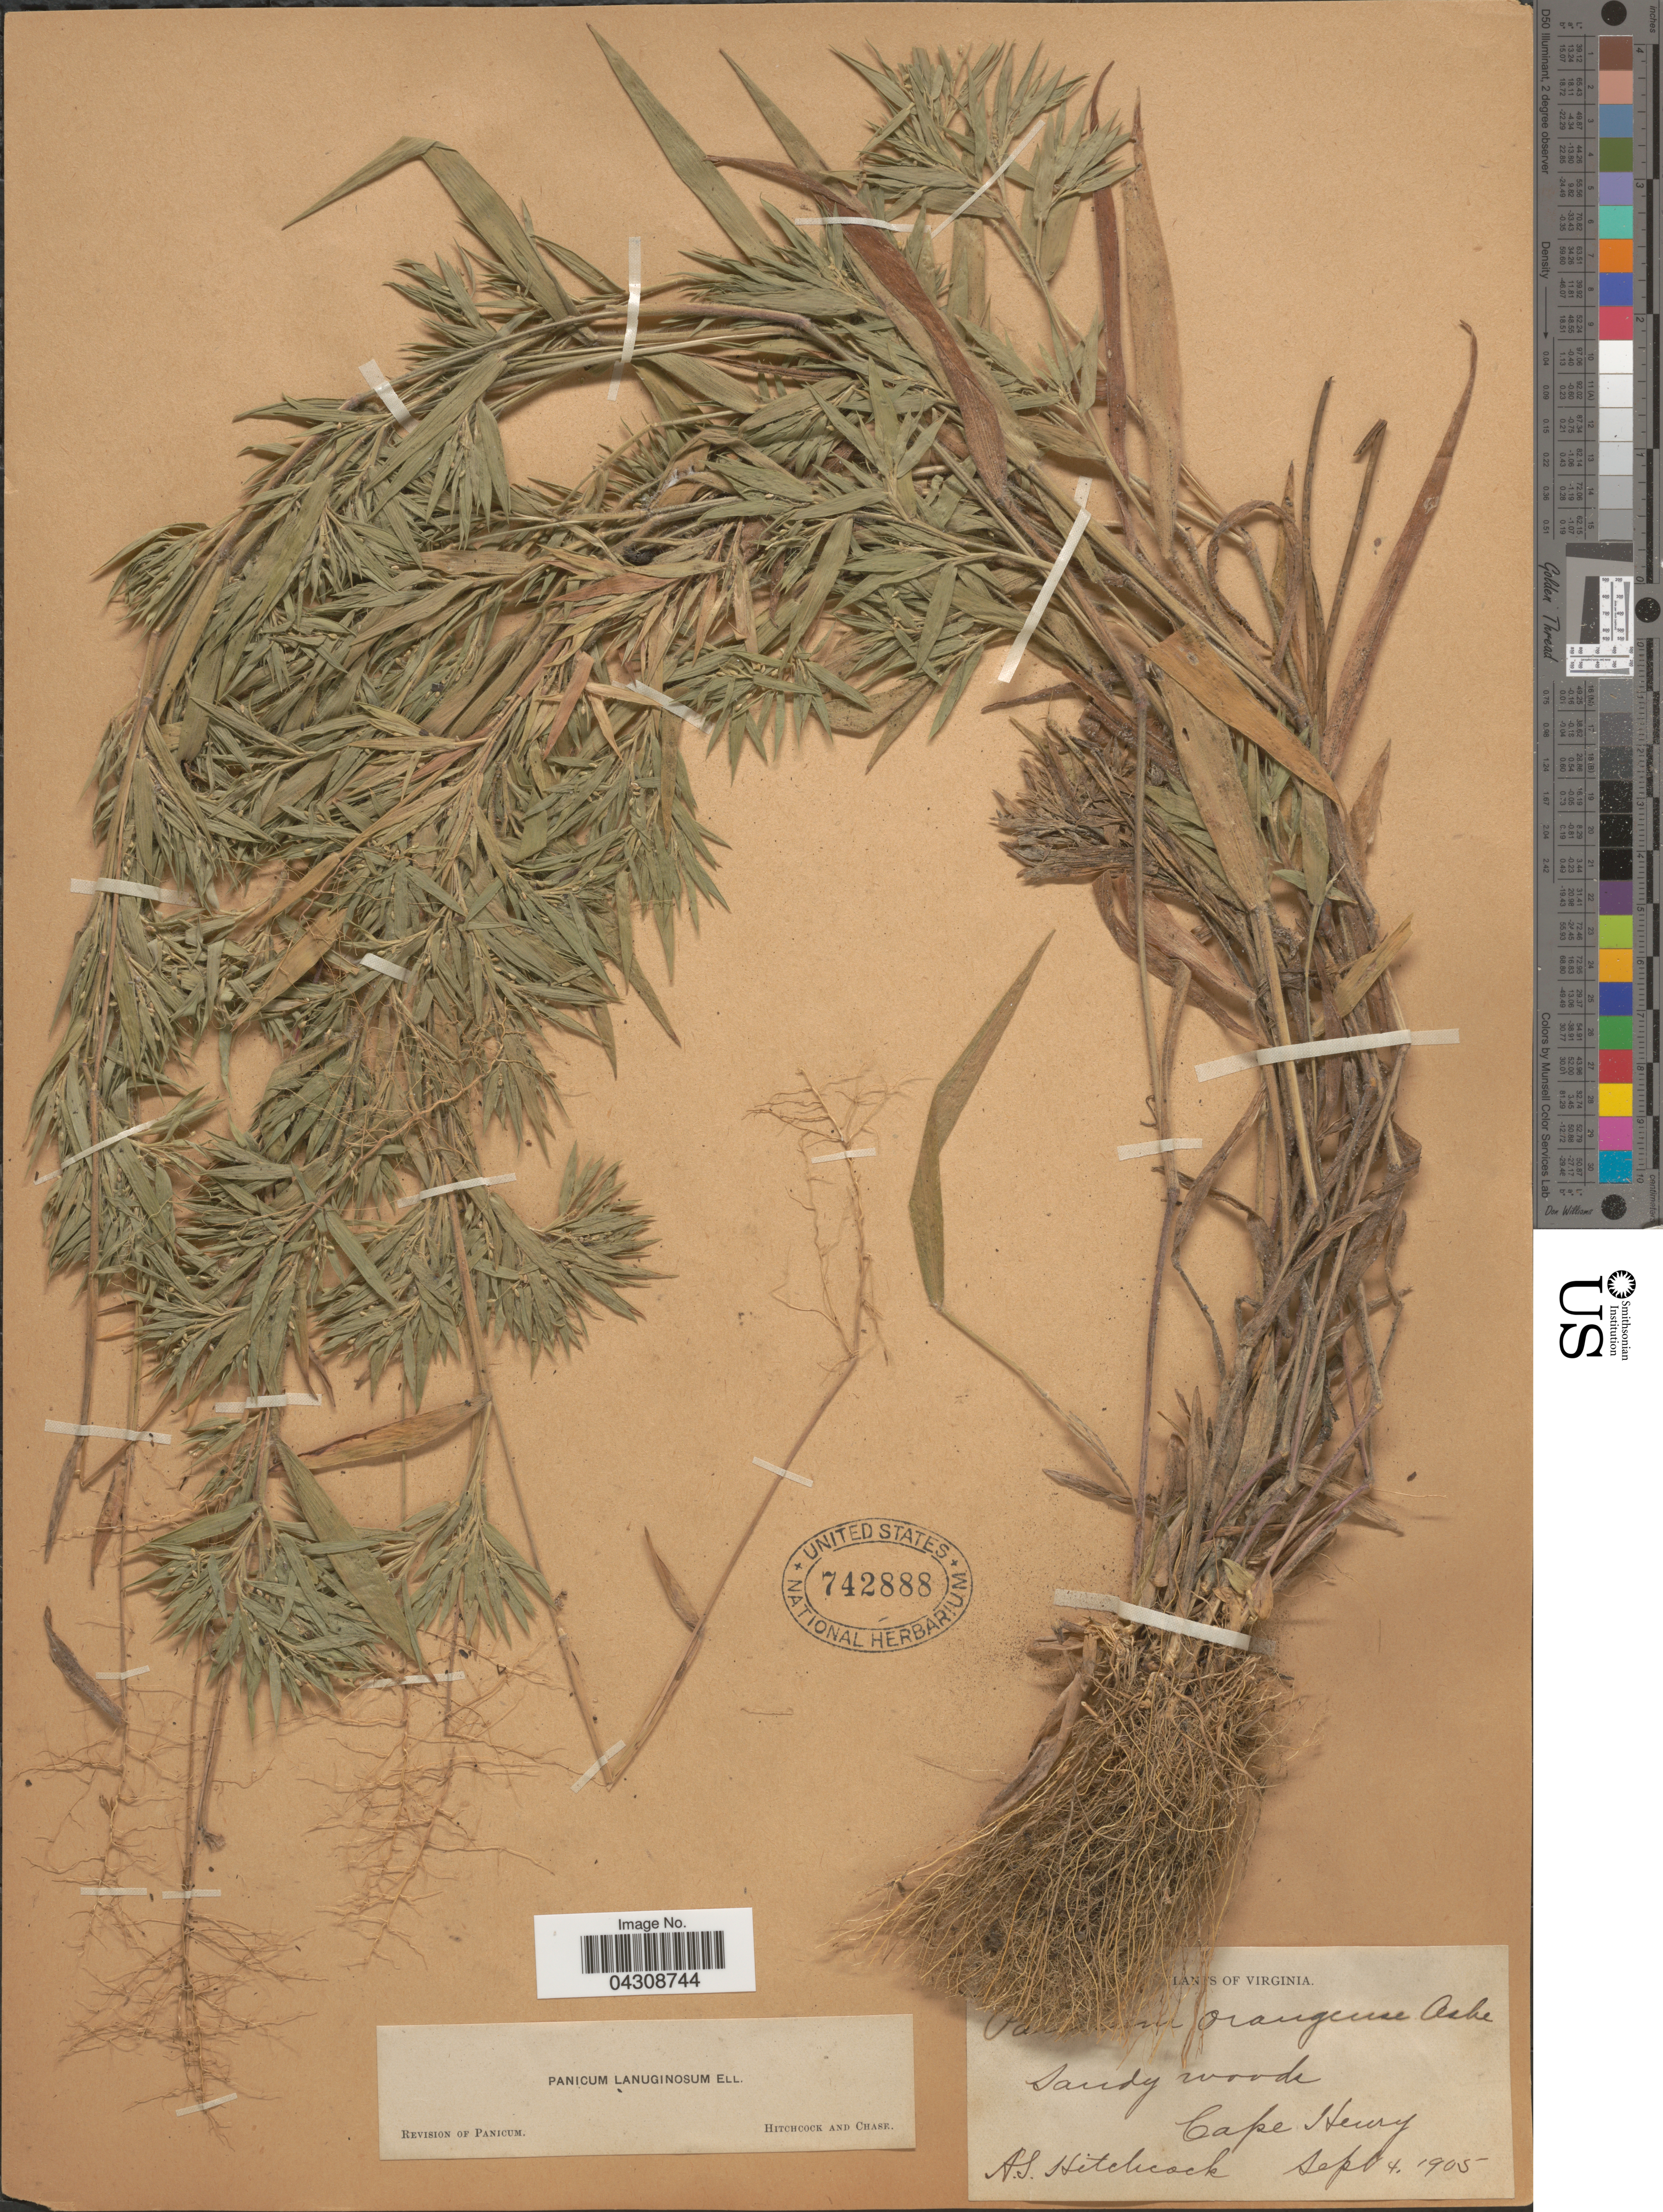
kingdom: Plantae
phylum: Tracheophyta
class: Liliopsida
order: Poales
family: Poaceae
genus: Dichanthelium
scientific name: Dichanthelium acuminatum var. acuminatum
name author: (Sw.) Gould & C.A. Clark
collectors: A. S. Hitchcock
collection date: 1905-09-04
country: United States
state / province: Virginia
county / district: City of Virginia Beach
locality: Cape Henry.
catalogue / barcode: US 742888